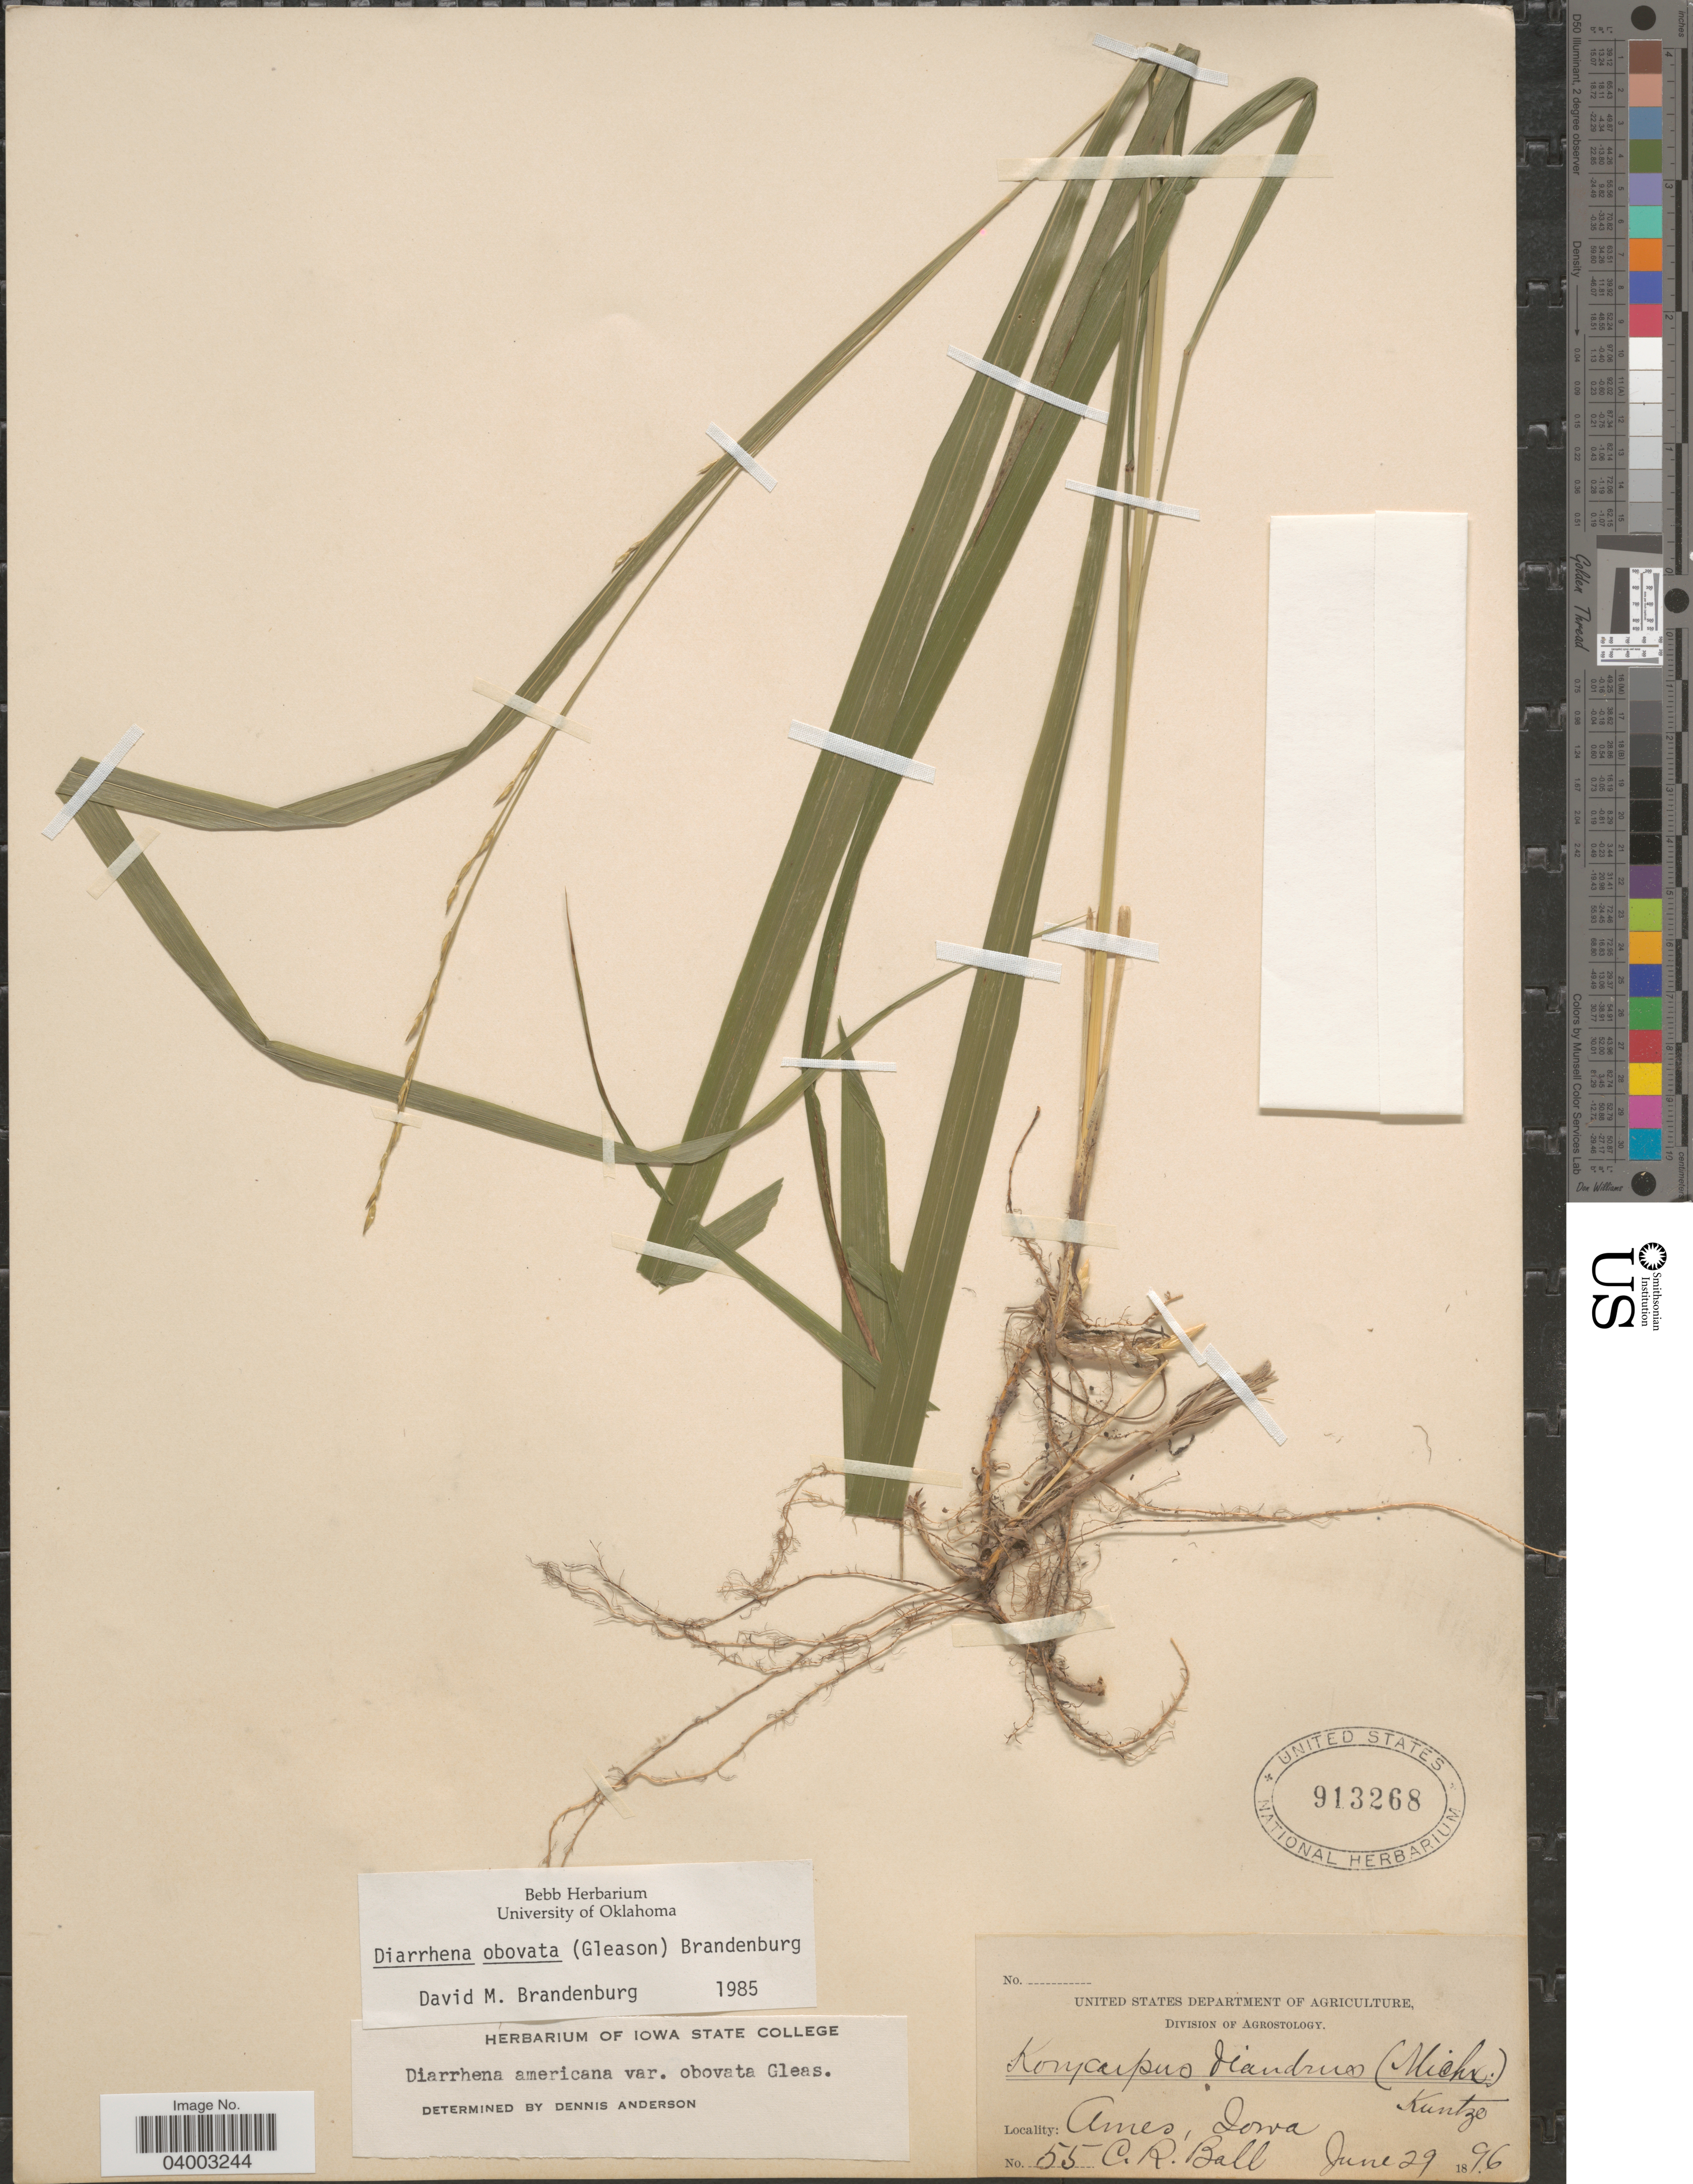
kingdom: Plantae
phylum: Tracheophyta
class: Liliopsida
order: Poales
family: Poaceae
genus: Diarrhena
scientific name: Diarrhena obovata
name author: (Gleason) Brandenburg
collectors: C. R. Ball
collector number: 55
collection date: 1896-06-29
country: United States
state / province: Iowa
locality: Ames.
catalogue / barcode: US 913268